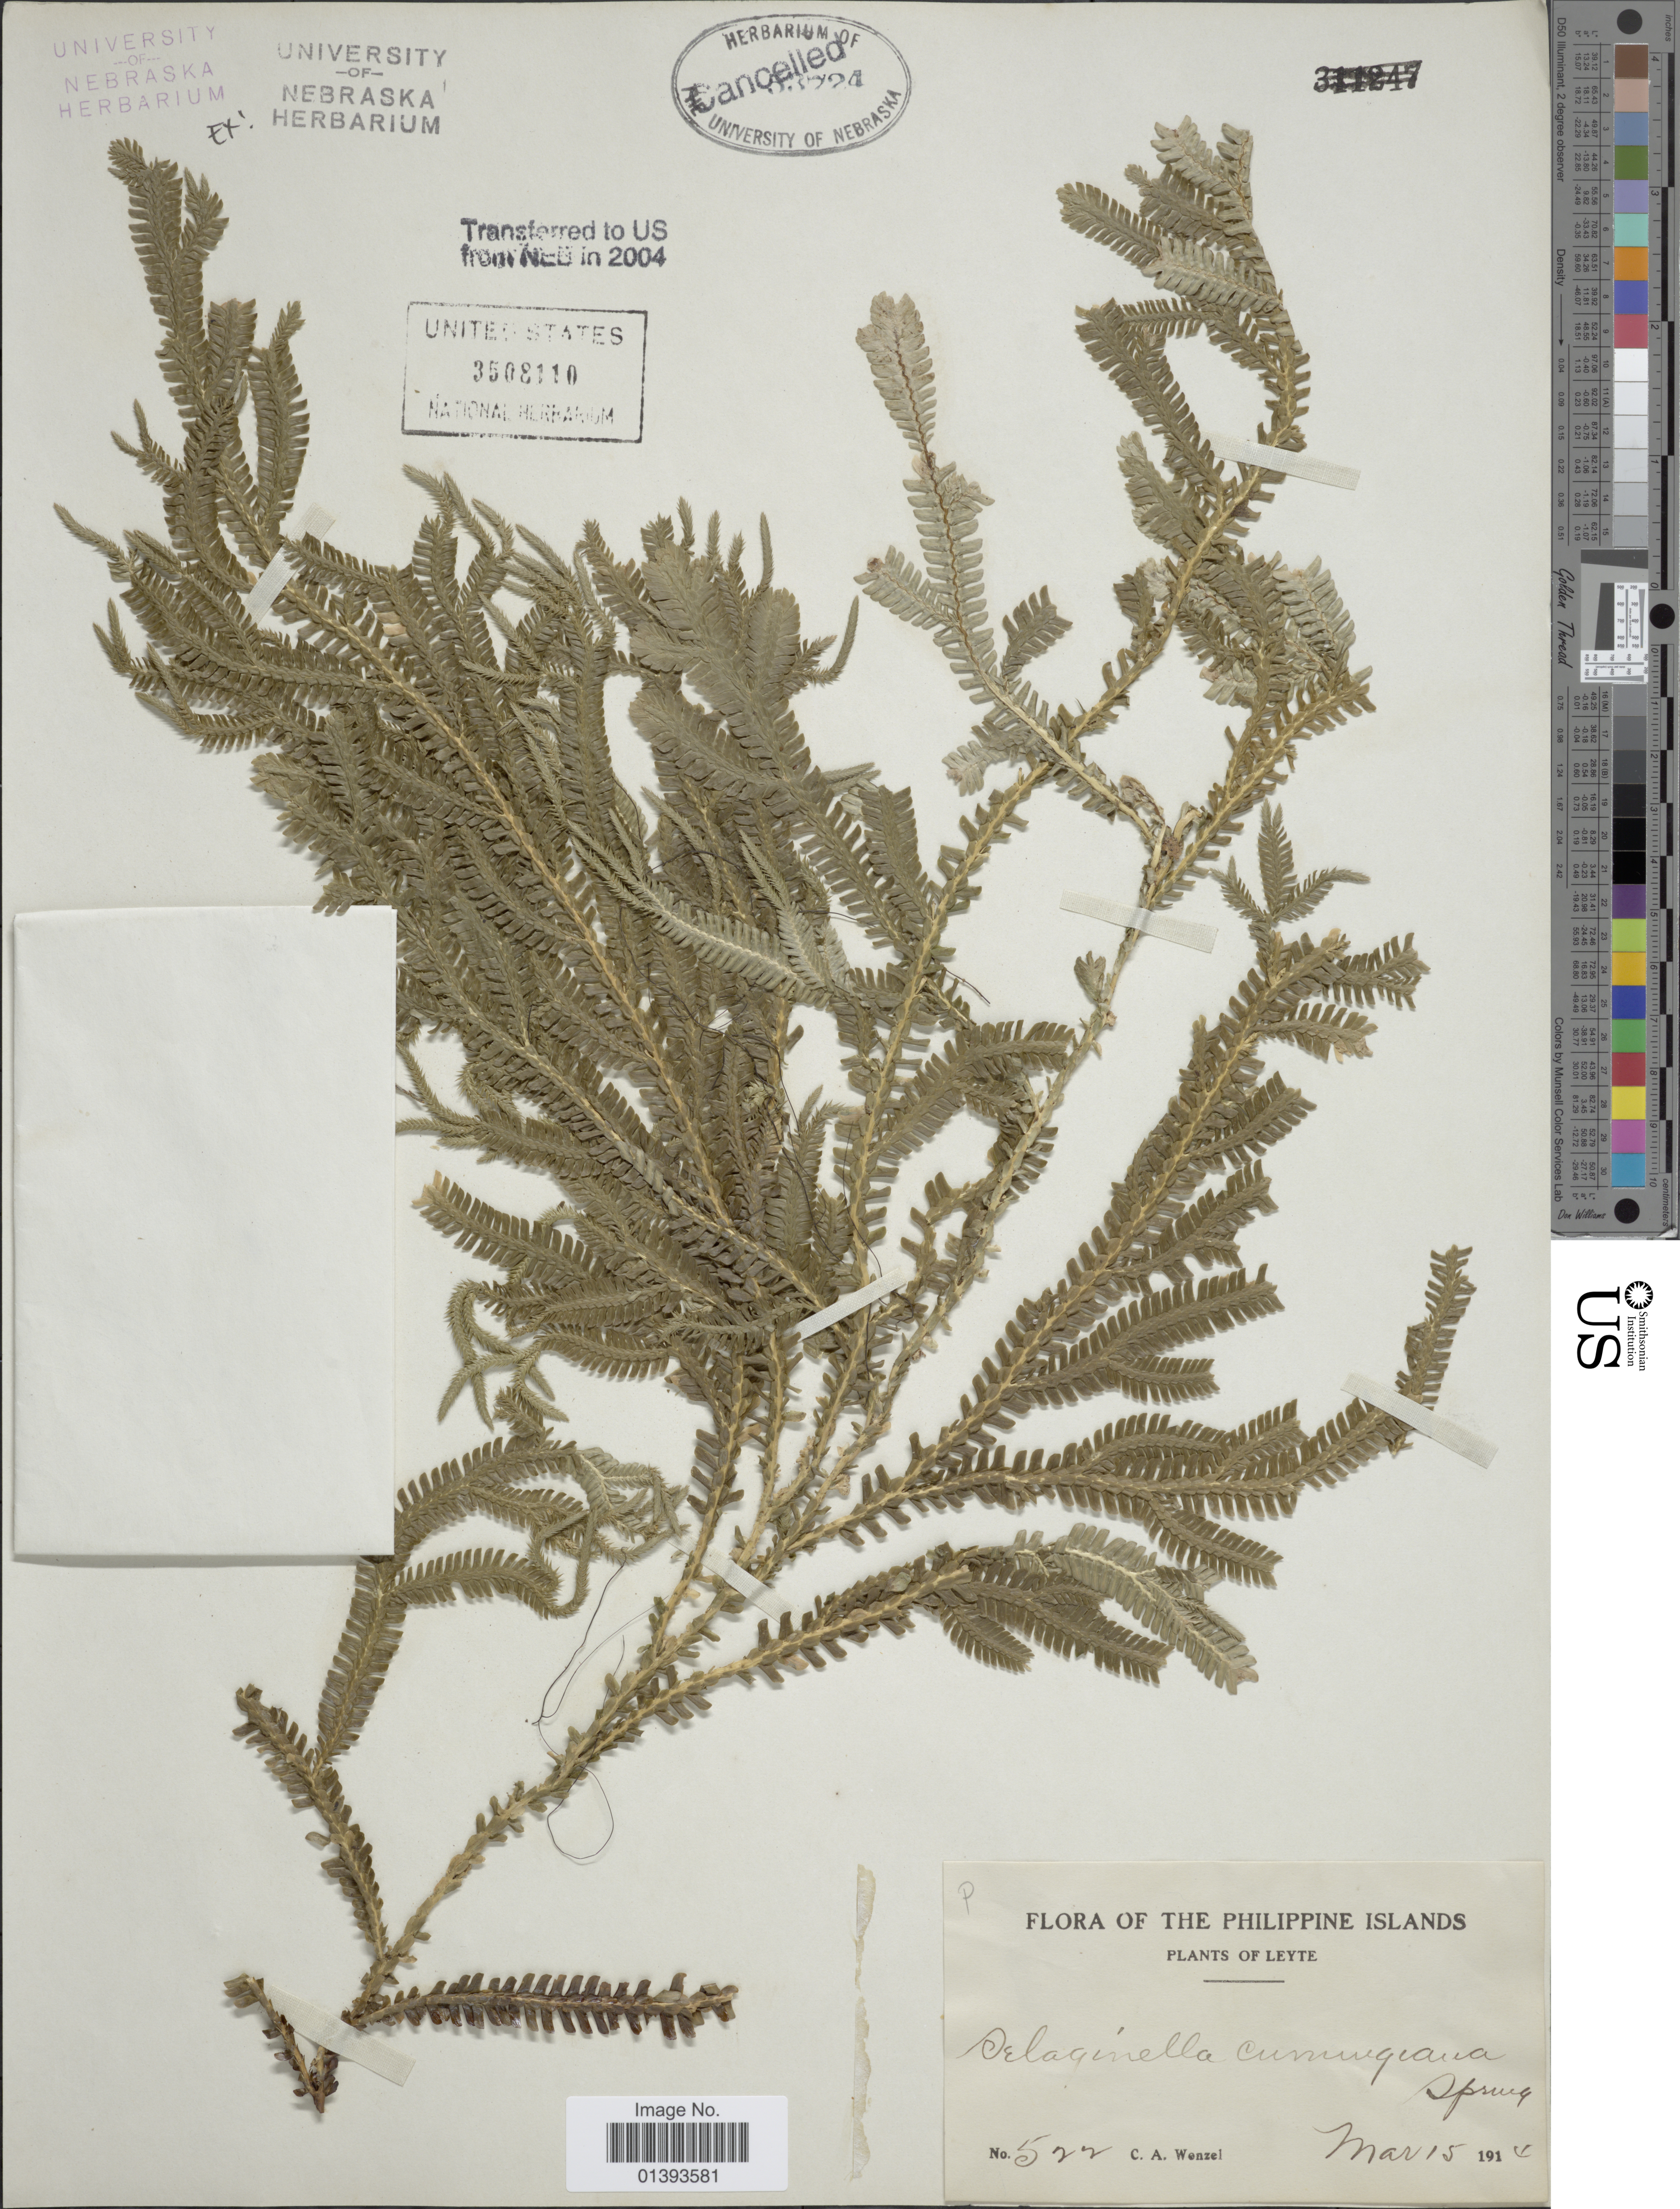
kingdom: Plantae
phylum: Tracheophyta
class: Lycopodiopsida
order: Selaginellales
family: Selaginellaceae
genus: Selaginella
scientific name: Selaginella cumingiana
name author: Spring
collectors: C. Wenzel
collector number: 522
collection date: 1914-03-15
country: Philippines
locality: Leyte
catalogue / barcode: US 3508110